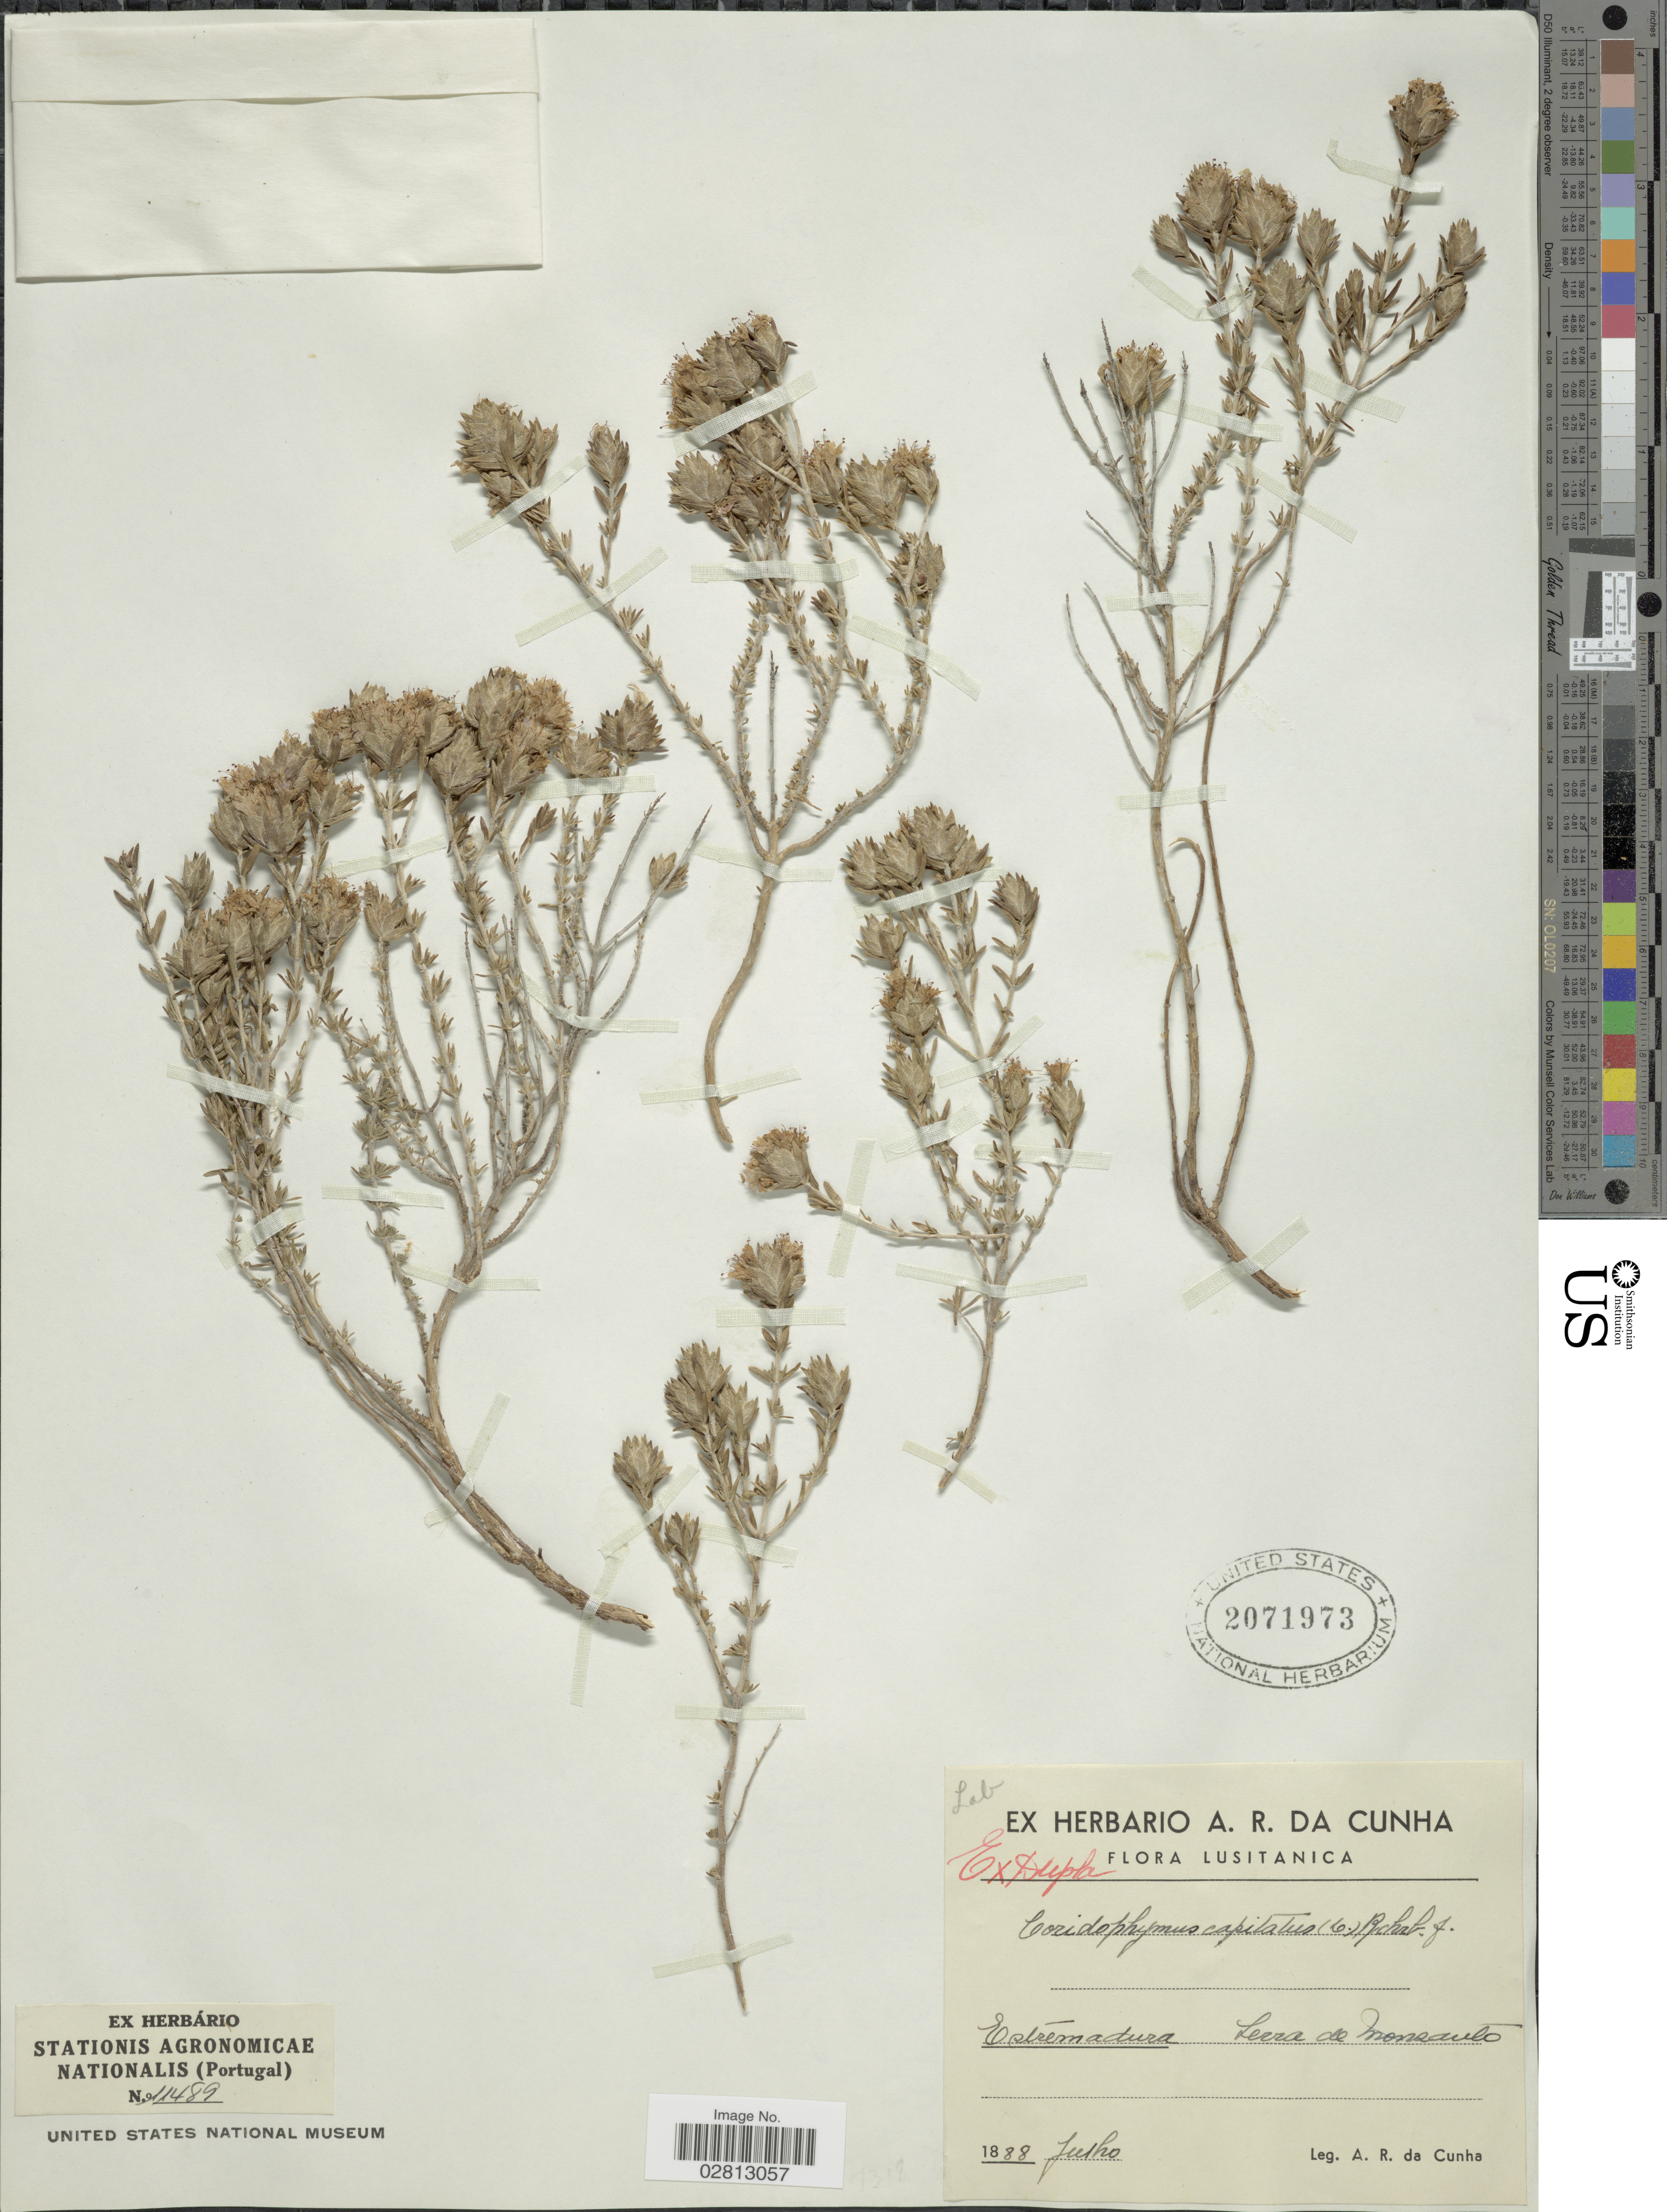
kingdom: Plantae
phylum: Tracheophyta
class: Magnoliopsida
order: Lamiales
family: Lamiaceae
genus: Coridothymus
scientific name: Coridothymus capitatus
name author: (L.) Rchb. f.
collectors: A. Da Cunha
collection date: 1888-07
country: Portugal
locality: Estremadura, Serra de Mossanto [interpreted].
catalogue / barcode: US 2071973